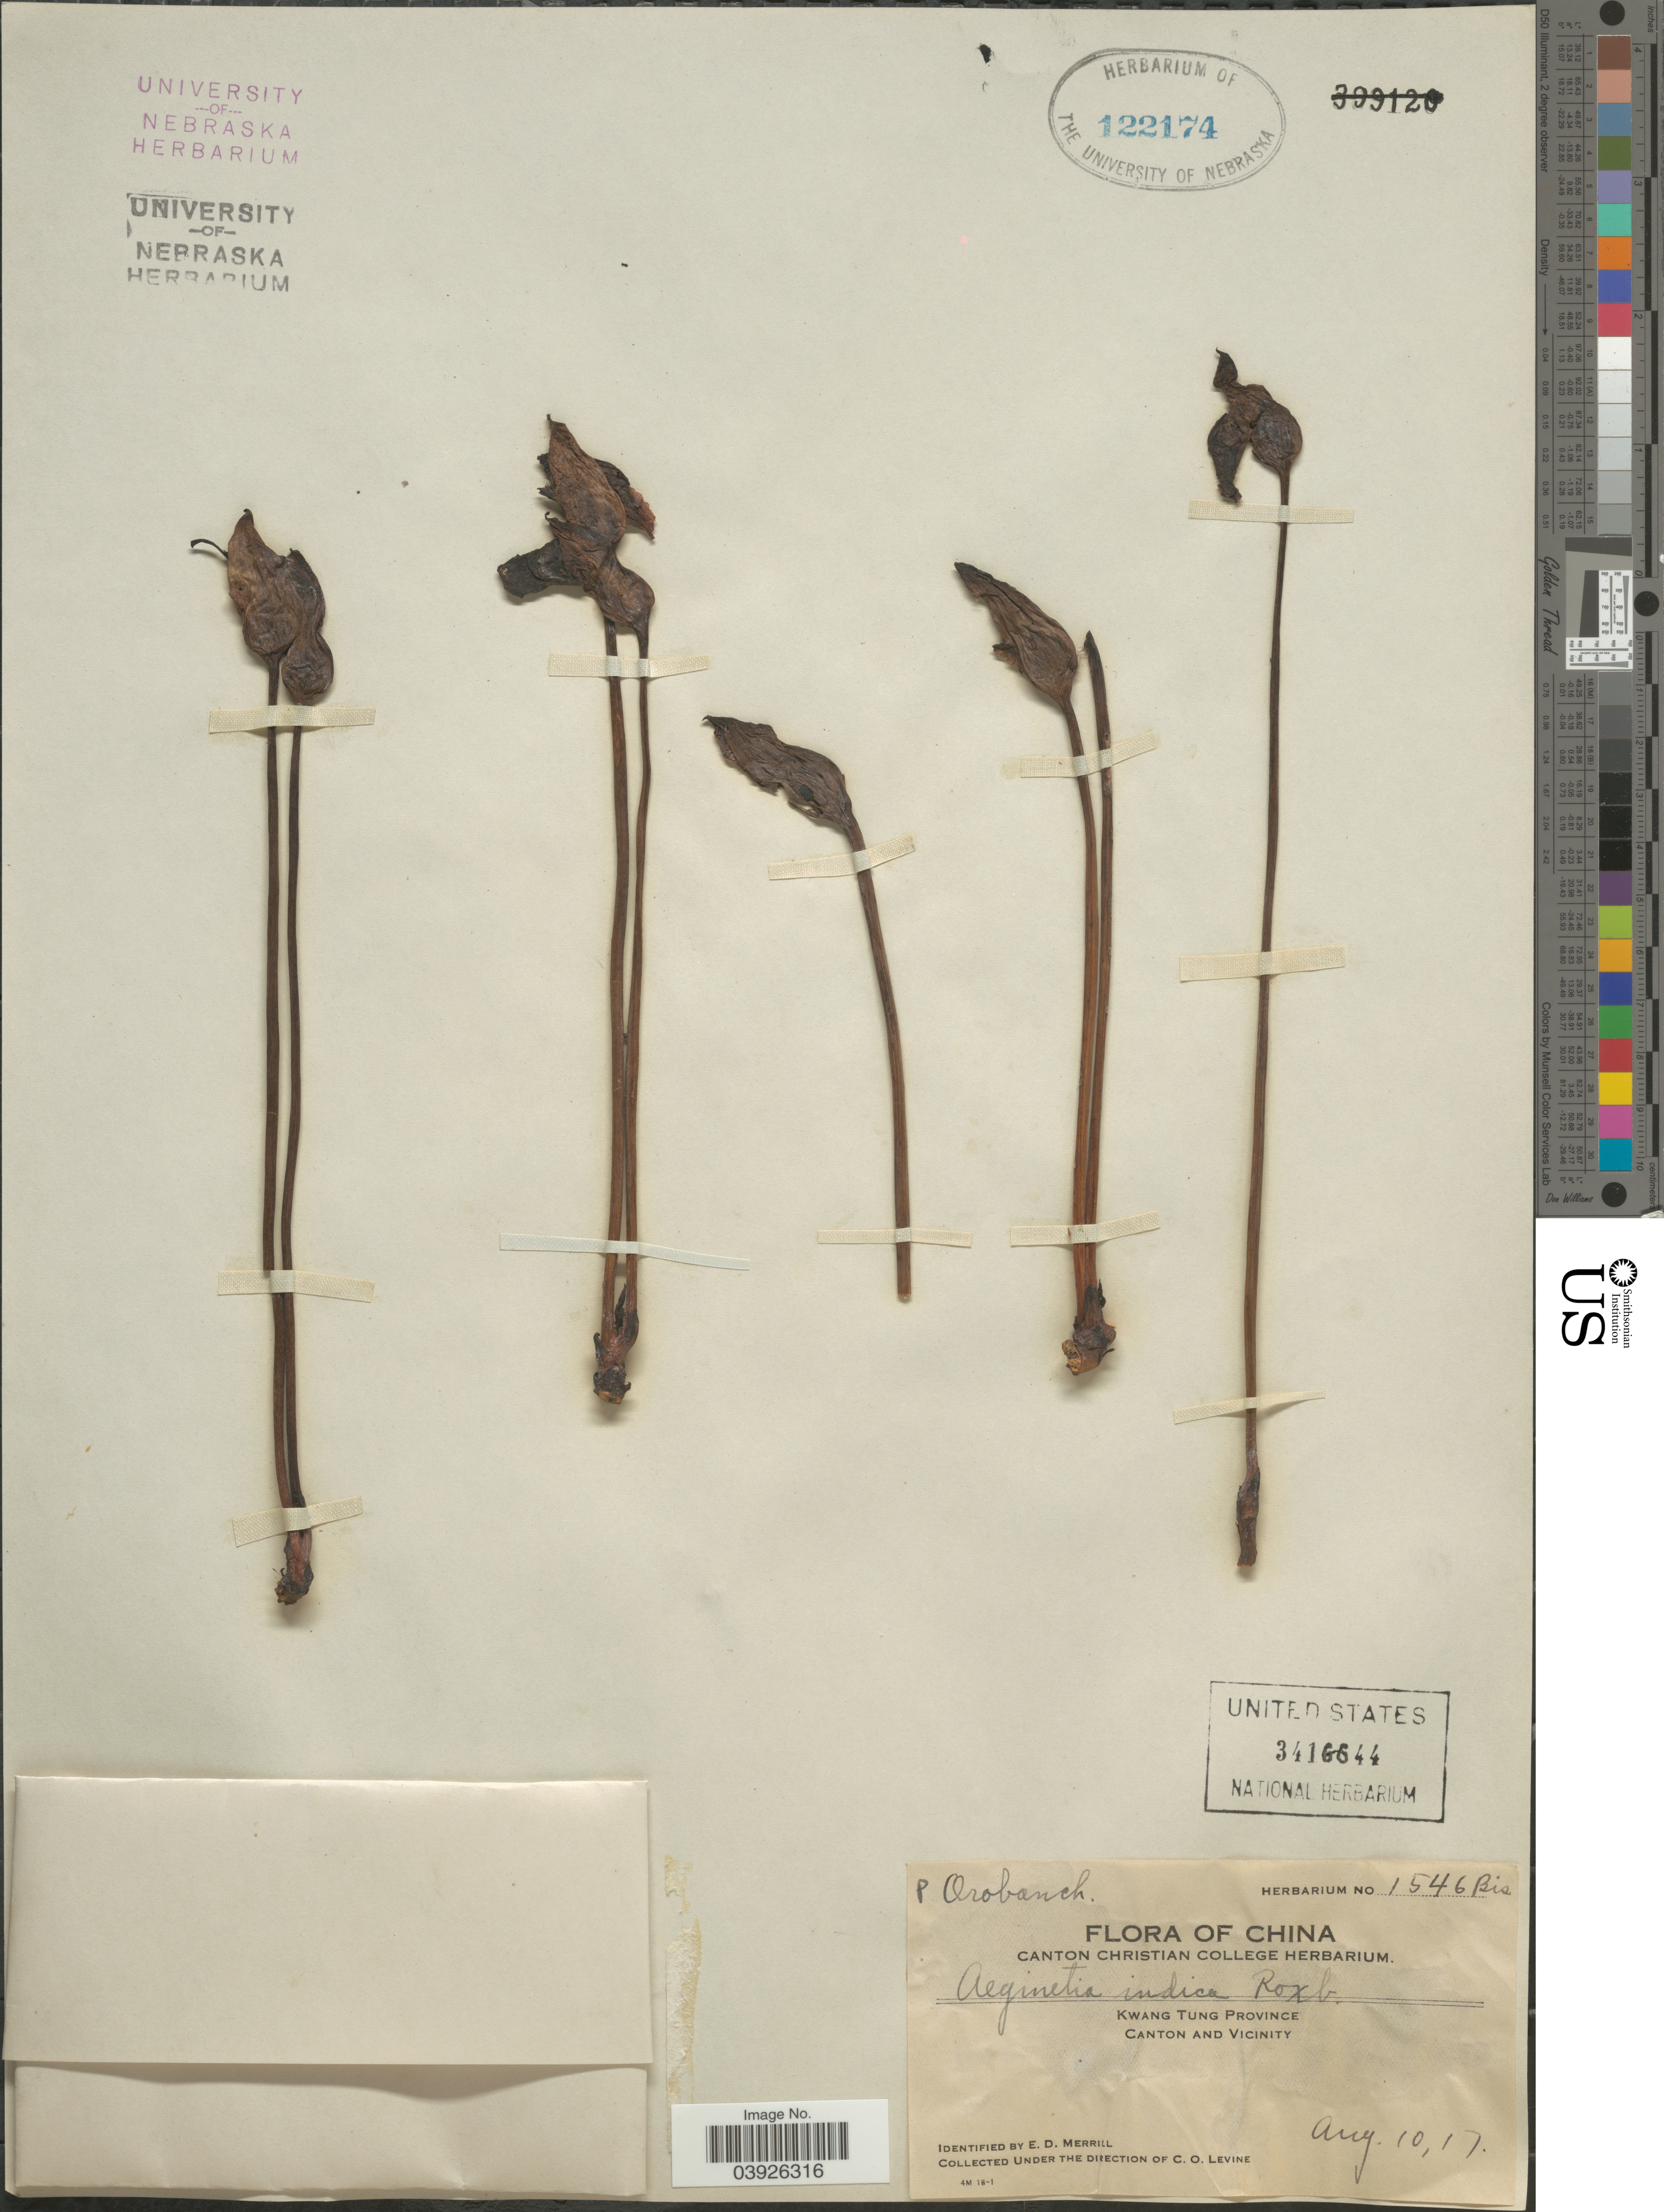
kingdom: Plantae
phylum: Tracheophyta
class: Magnoliopsida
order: Lamiales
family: Orobanchaceae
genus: Aeginetia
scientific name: Aeginetia indica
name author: L.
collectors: C. O. Levine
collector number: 1546 Bis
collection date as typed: Transcribed d/m/y: 10/8/17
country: China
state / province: Guangdong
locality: Kwang Tung Province. Canton and Vicinity.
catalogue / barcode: US 3416644